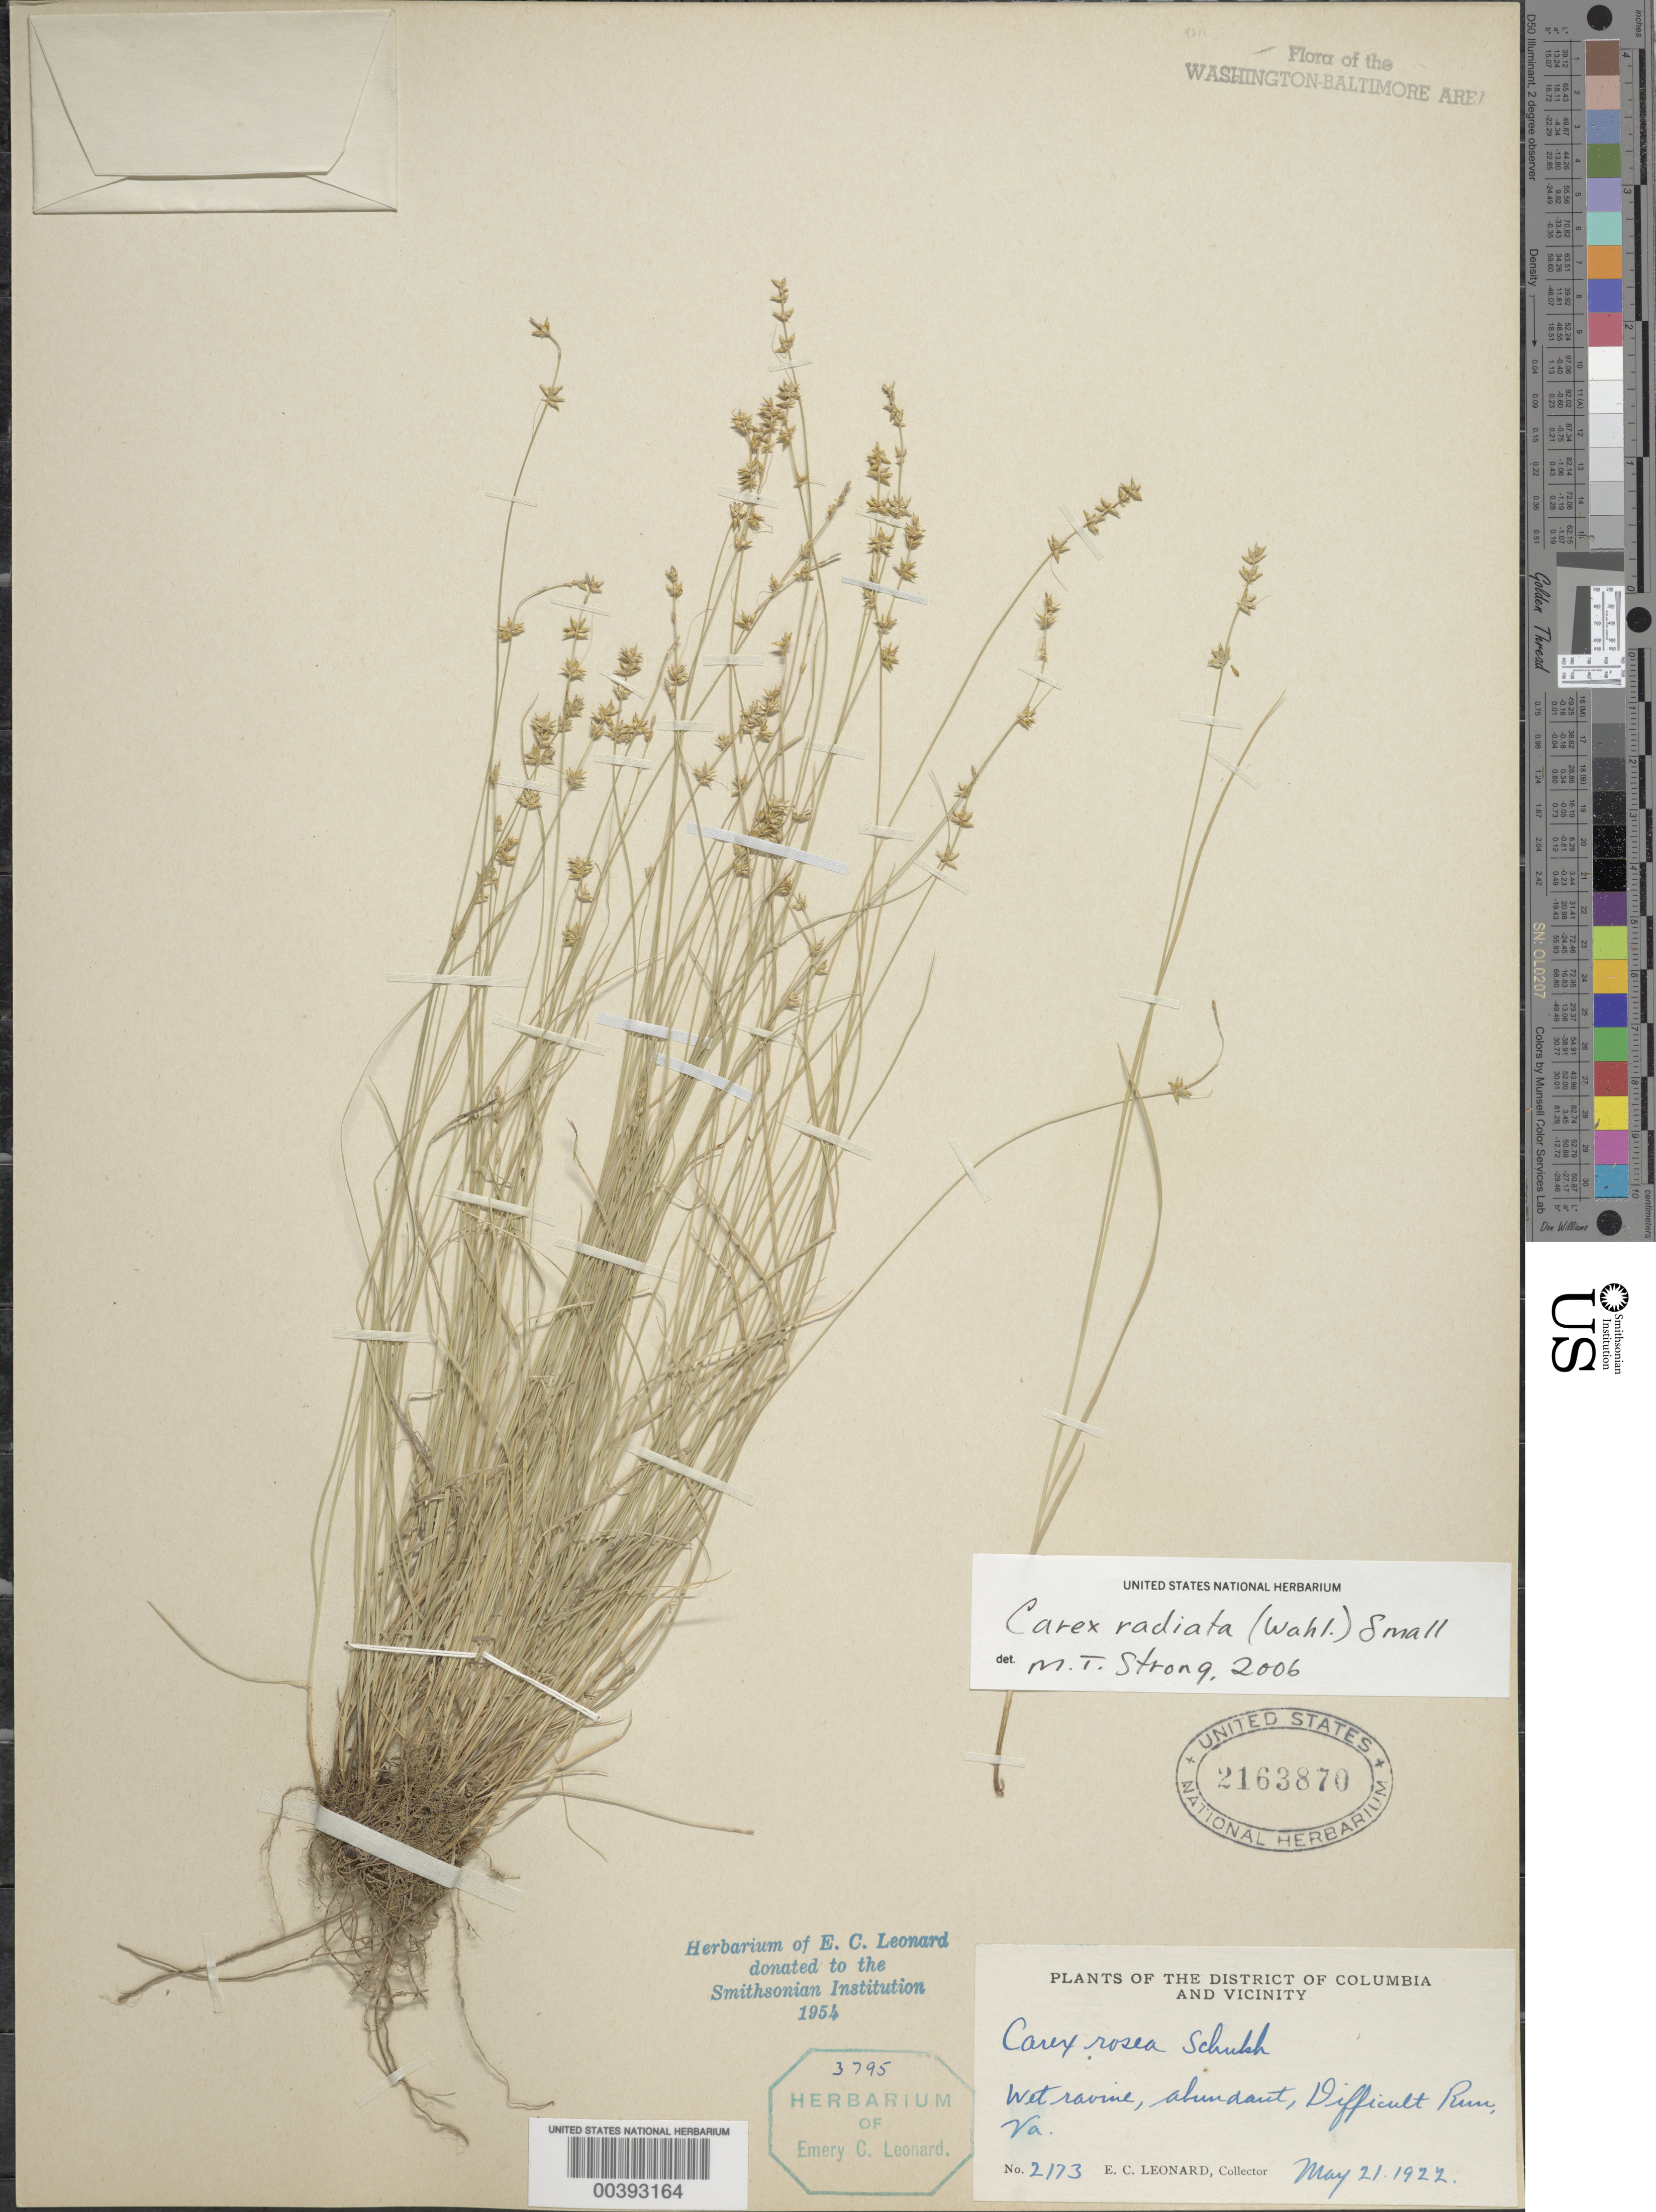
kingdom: Plantae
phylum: Tracheophyta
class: Liliopsida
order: Poales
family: Cyperaceae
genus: Carex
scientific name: Carex radiata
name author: (Wahlenb.) Small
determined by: Strong, M. T., (US), Smithsonian Institution - National Museum of Natural History (UNITED STATES)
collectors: E. C. Leonard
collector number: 2173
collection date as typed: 21 May 1922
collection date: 1922-05-21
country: United States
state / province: Virginia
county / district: Fairfax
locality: Difficult Run C. & O. Canal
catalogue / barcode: US 2163870